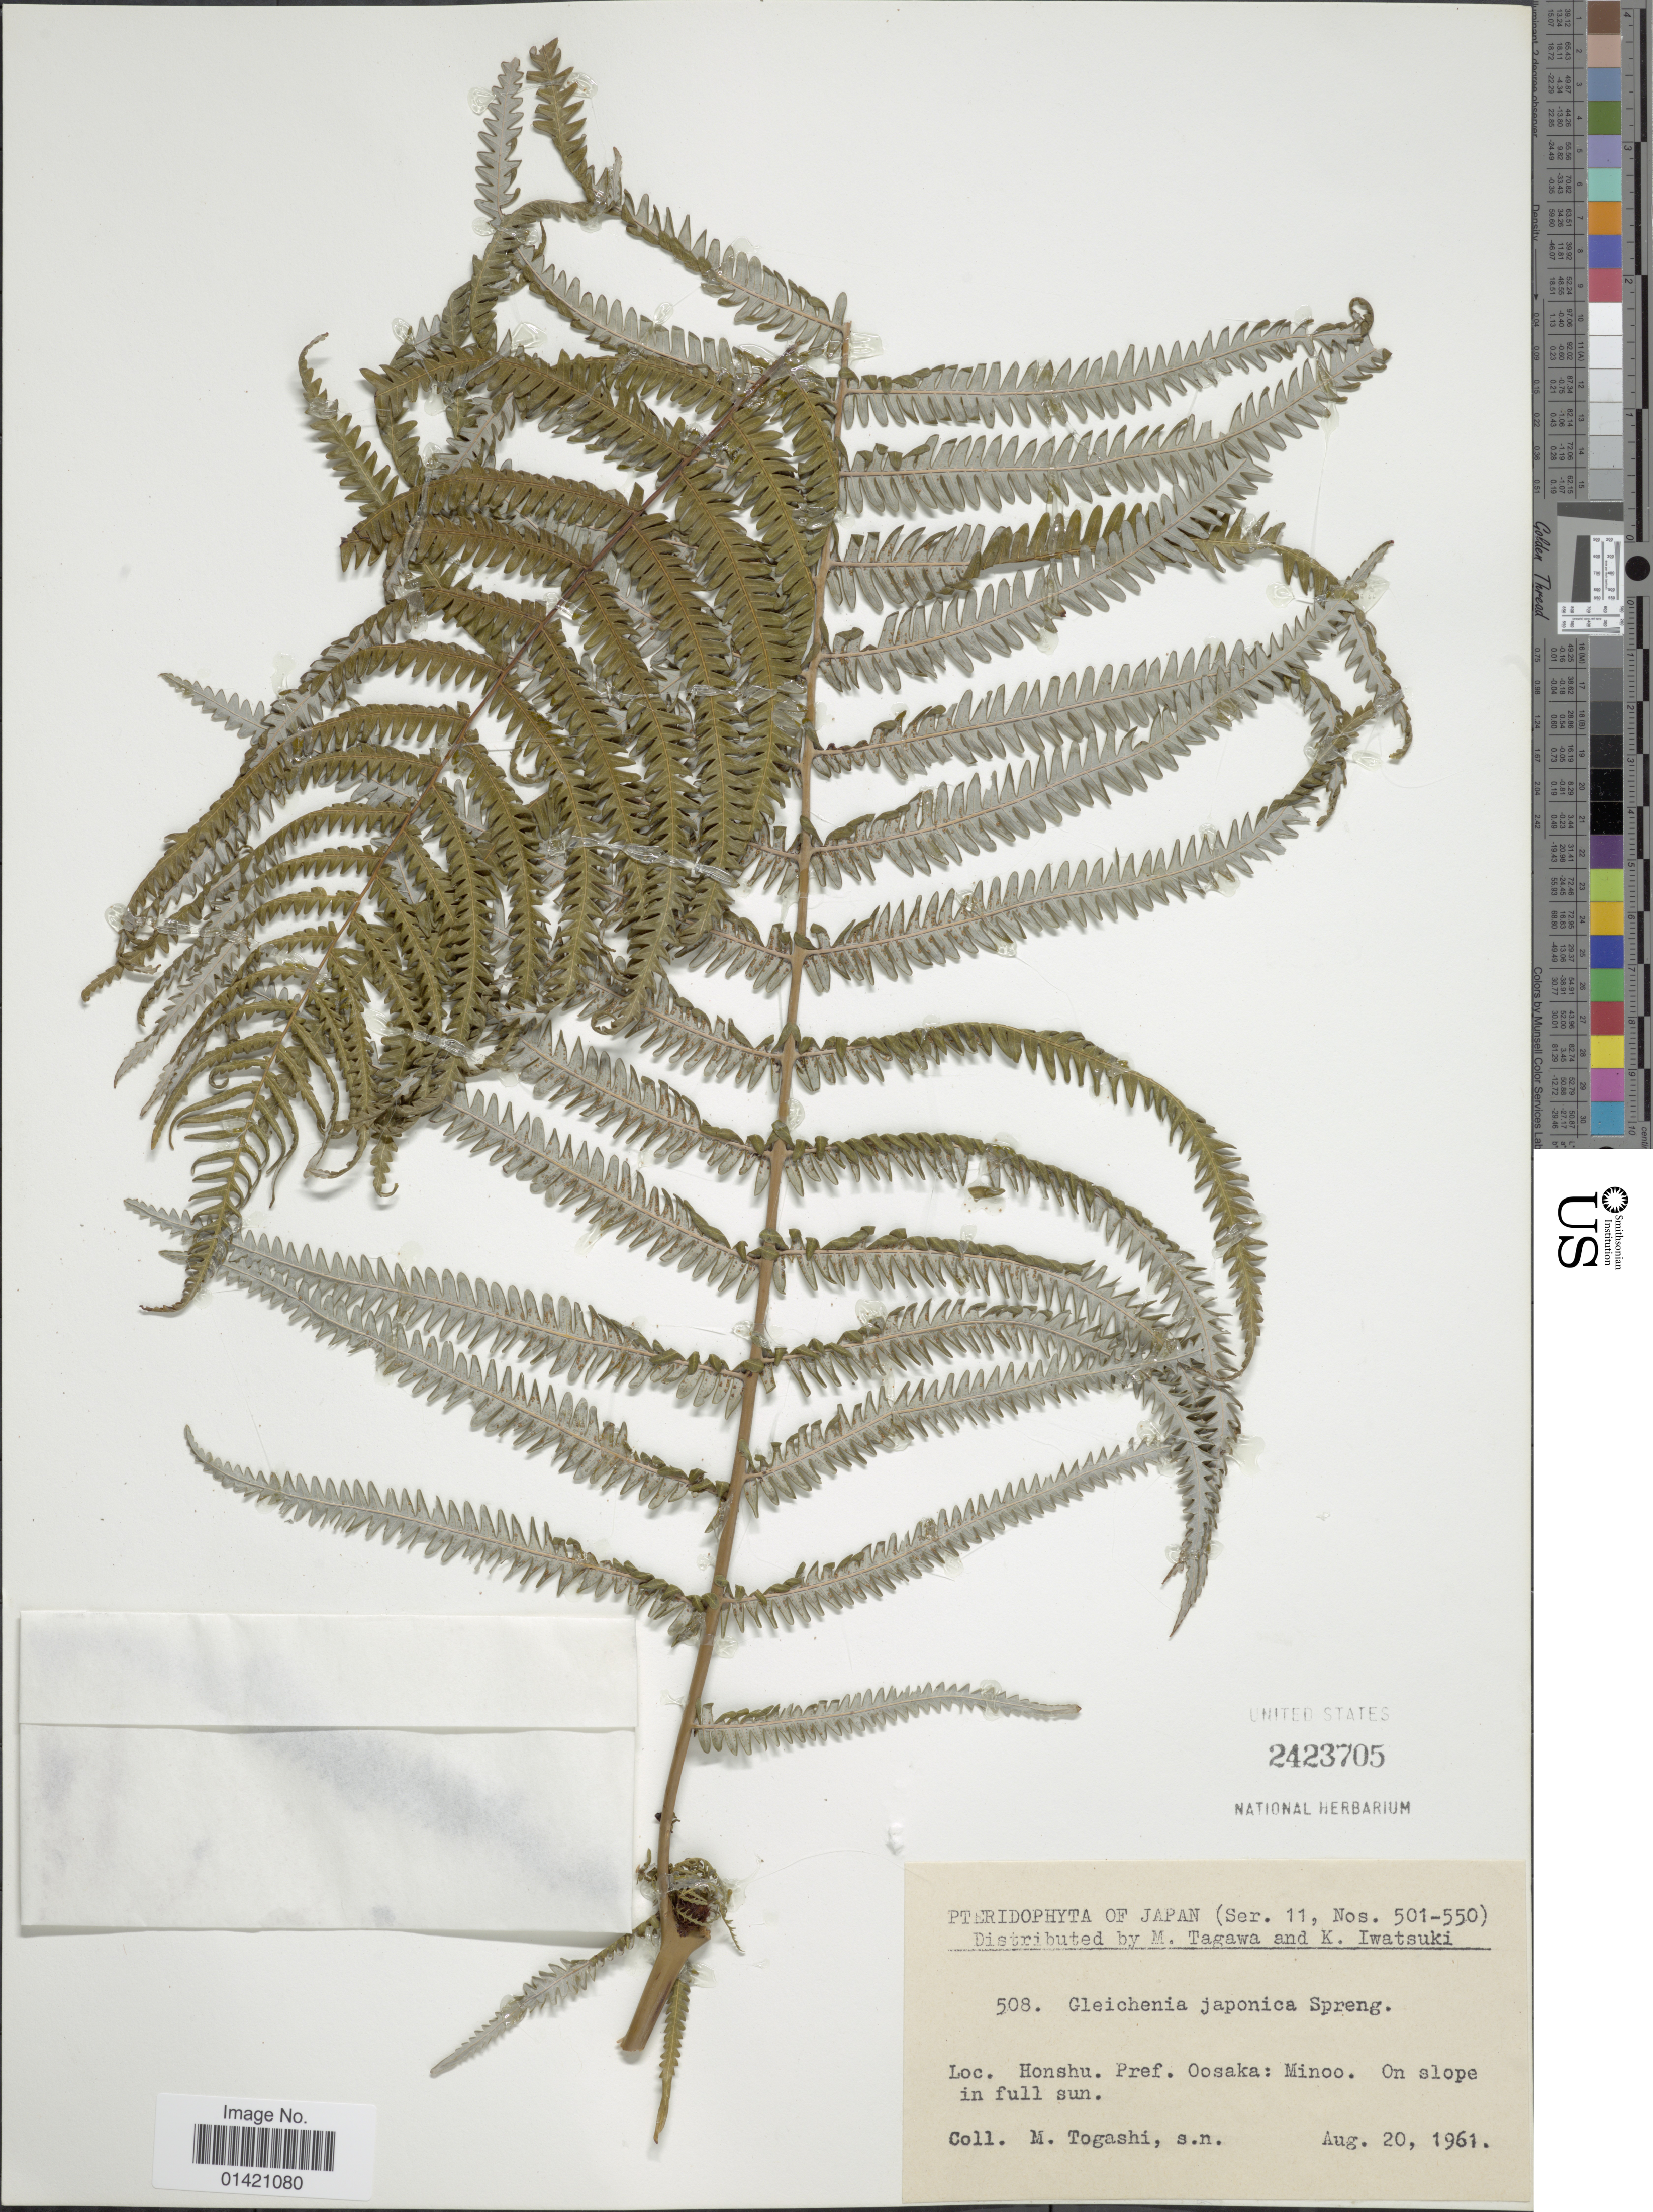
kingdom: Plantae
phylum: Tracheophyta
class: Polypodiopsida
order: Gleicheniales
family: Gleicheniaceae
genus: Diplopterygium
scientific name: Diplopterygium glaucum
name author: (Thunb. ex Houtt.) Nakai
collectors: M. Togashi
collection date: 1961-08-20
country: Japan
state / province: Osaka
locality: Honshu. Pref. Oosaka: Minoo.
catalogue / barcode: US 2423705